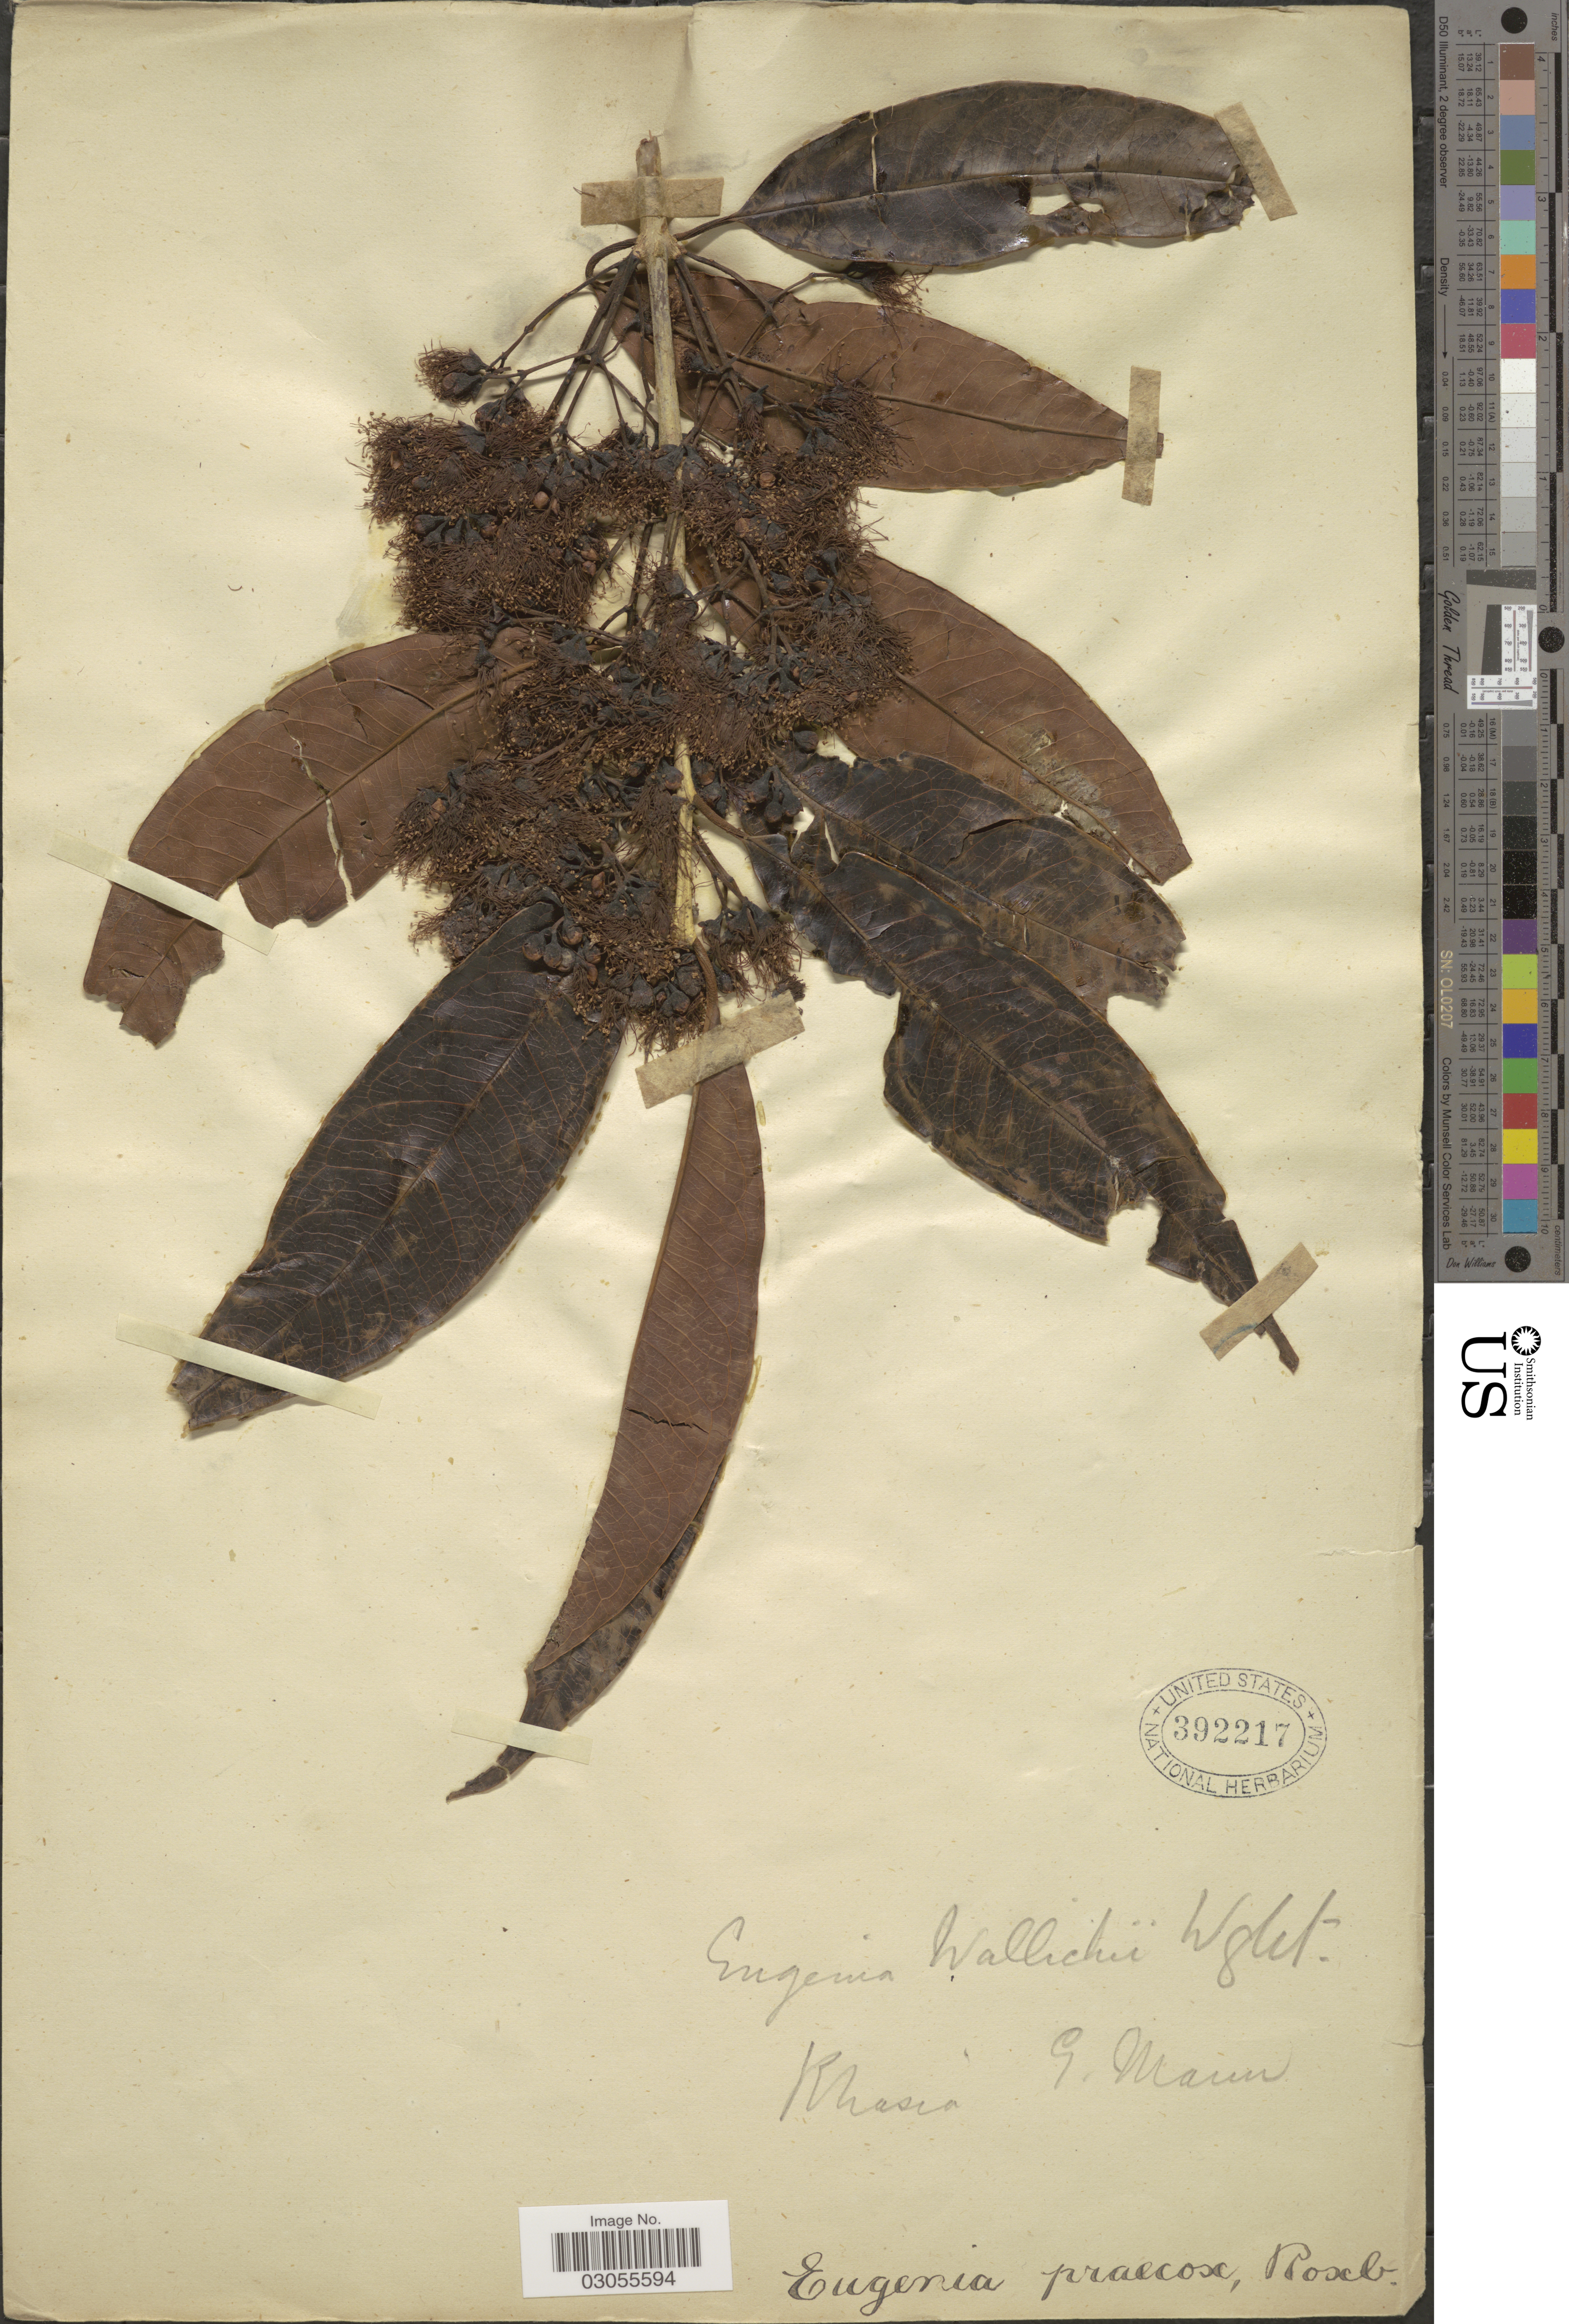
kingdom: Plantae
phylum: Tracheophyta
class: Magnoliopsida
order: Myrtales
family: Myrtaceae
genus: Syzygium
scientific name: Syzygium praecox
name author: (Roxb.) Rathakr. & N.C. Nair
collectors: G. Marin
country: India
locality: Khasia.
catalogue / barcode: US 392217